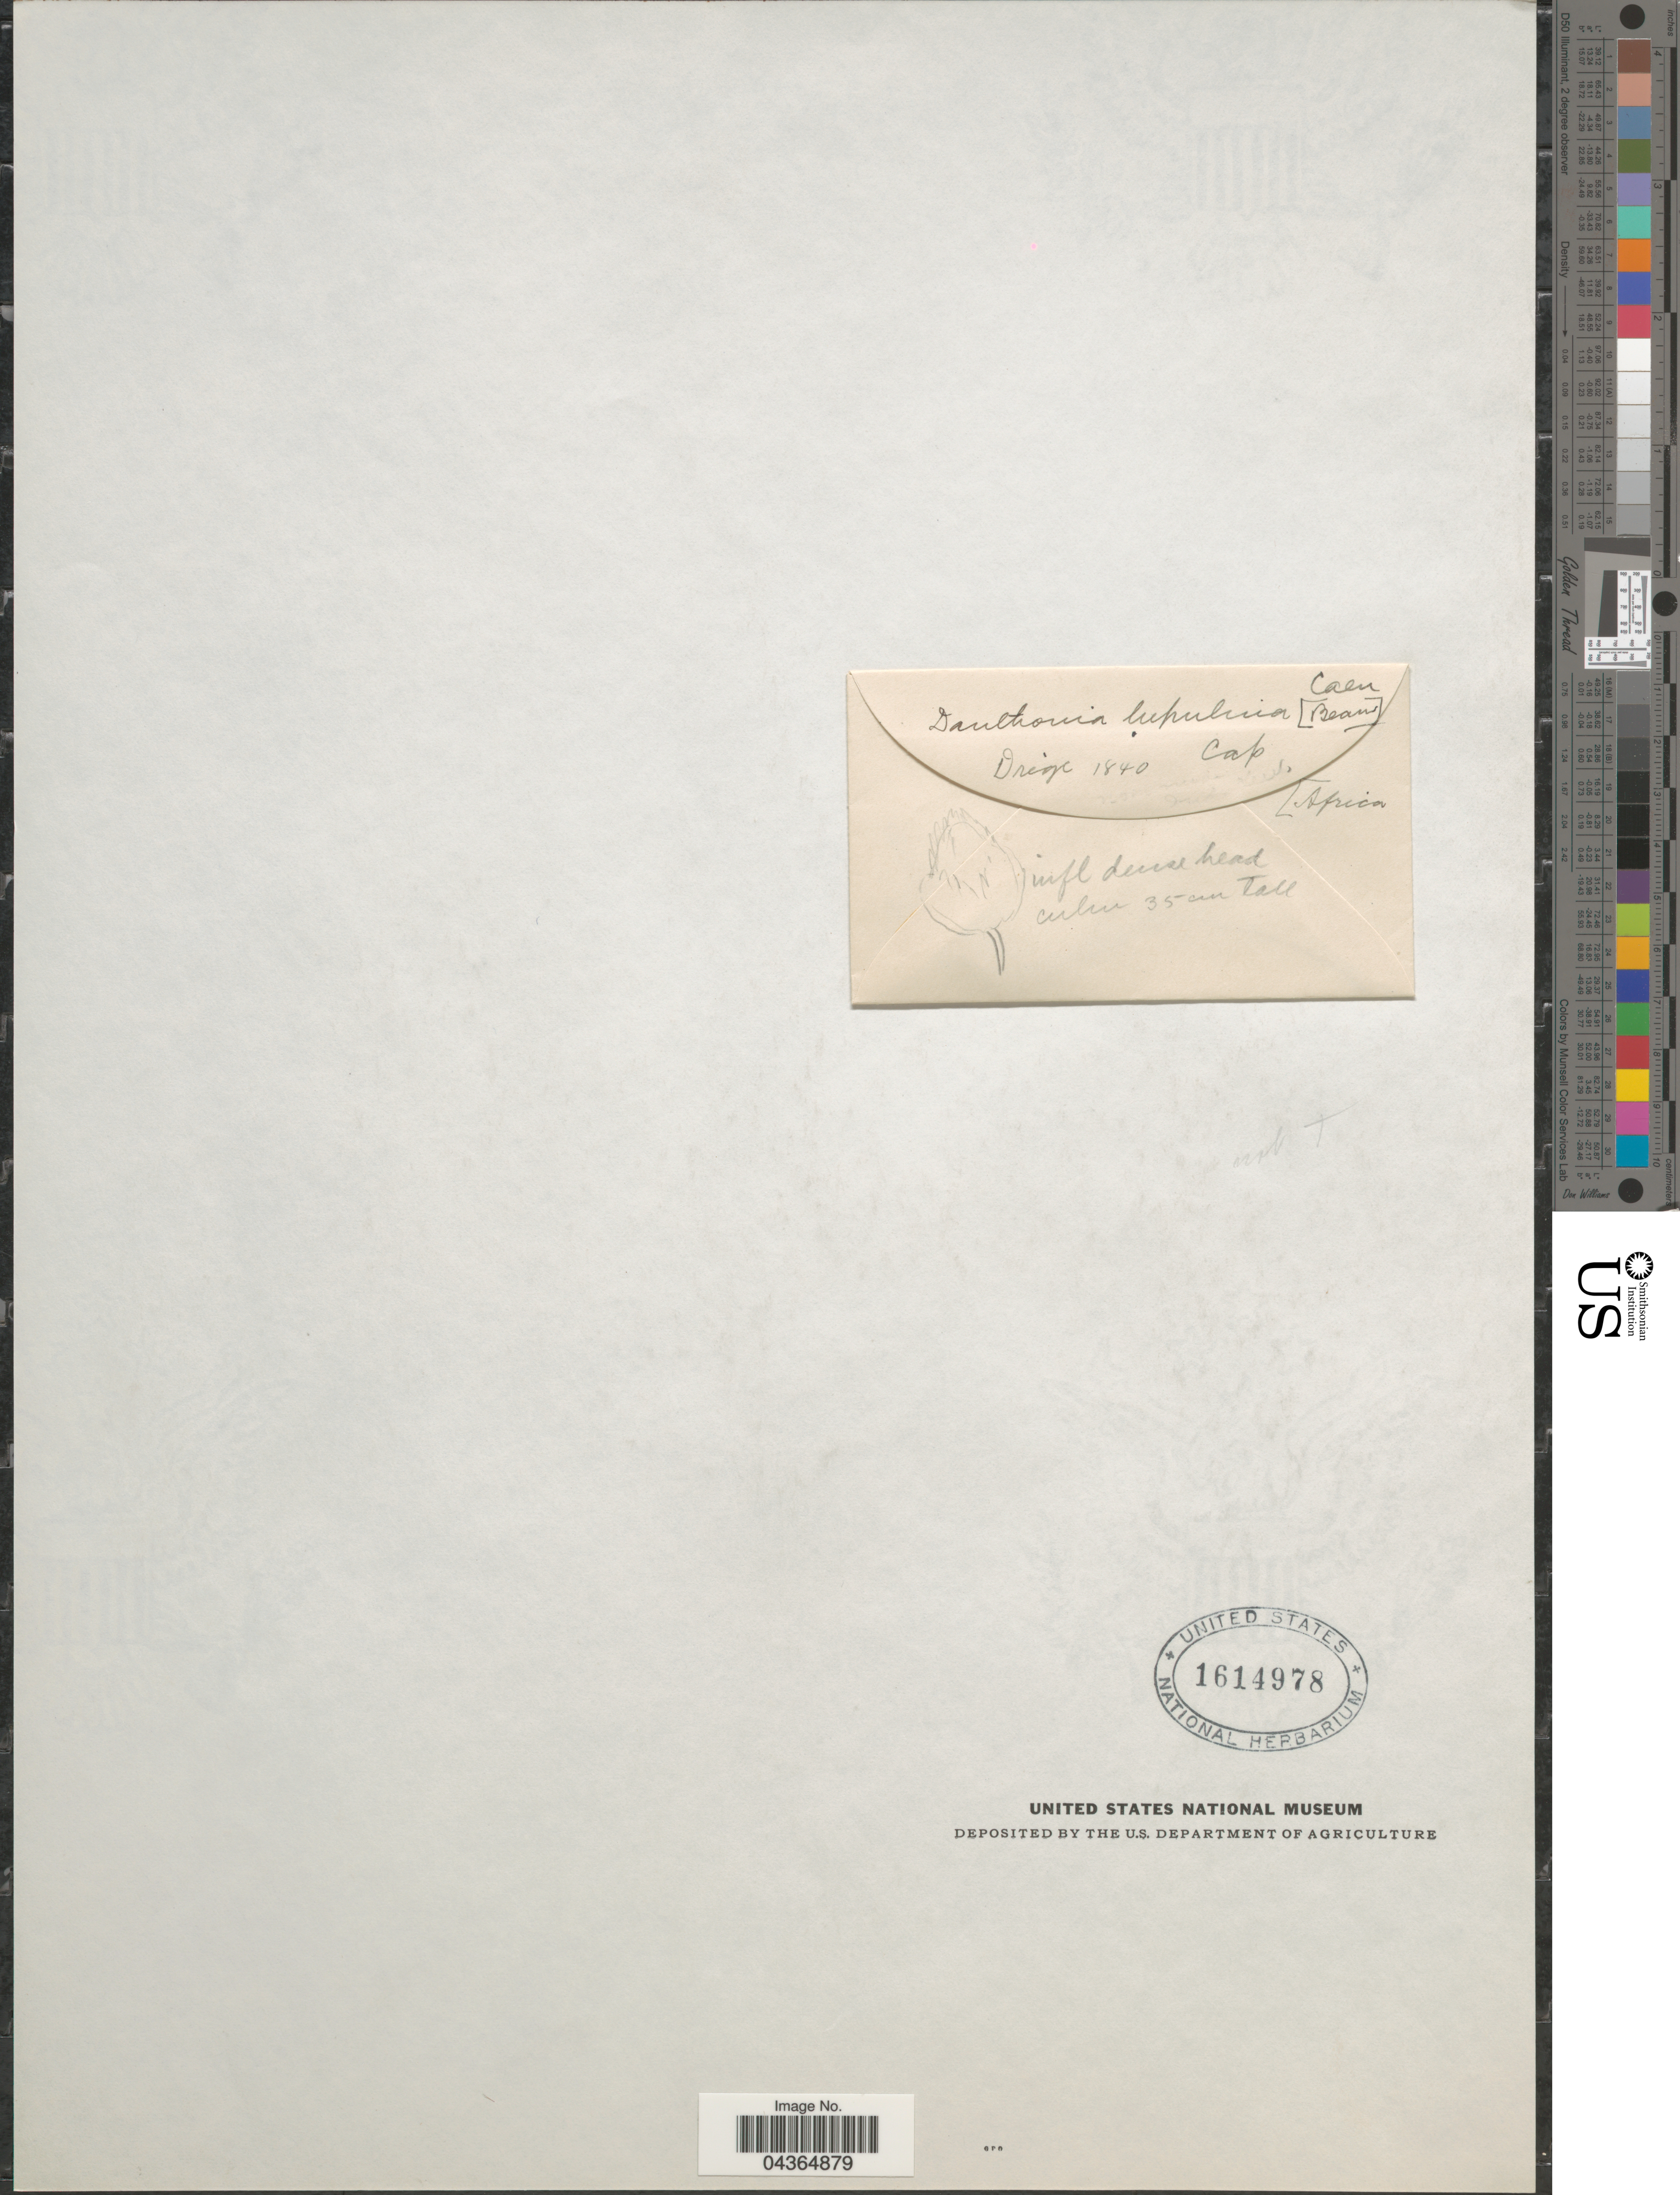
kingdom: Plantae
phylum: Tracheophyta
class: Liliopsida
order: Poales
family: Poaceae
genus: Geochloa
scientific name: Geochloa lupulina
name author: (L. f.) N.P. Barker & H.P. Linder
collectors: Drege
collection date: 1840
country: South Africa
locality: Cap. Africa.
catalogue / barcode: US 1614978